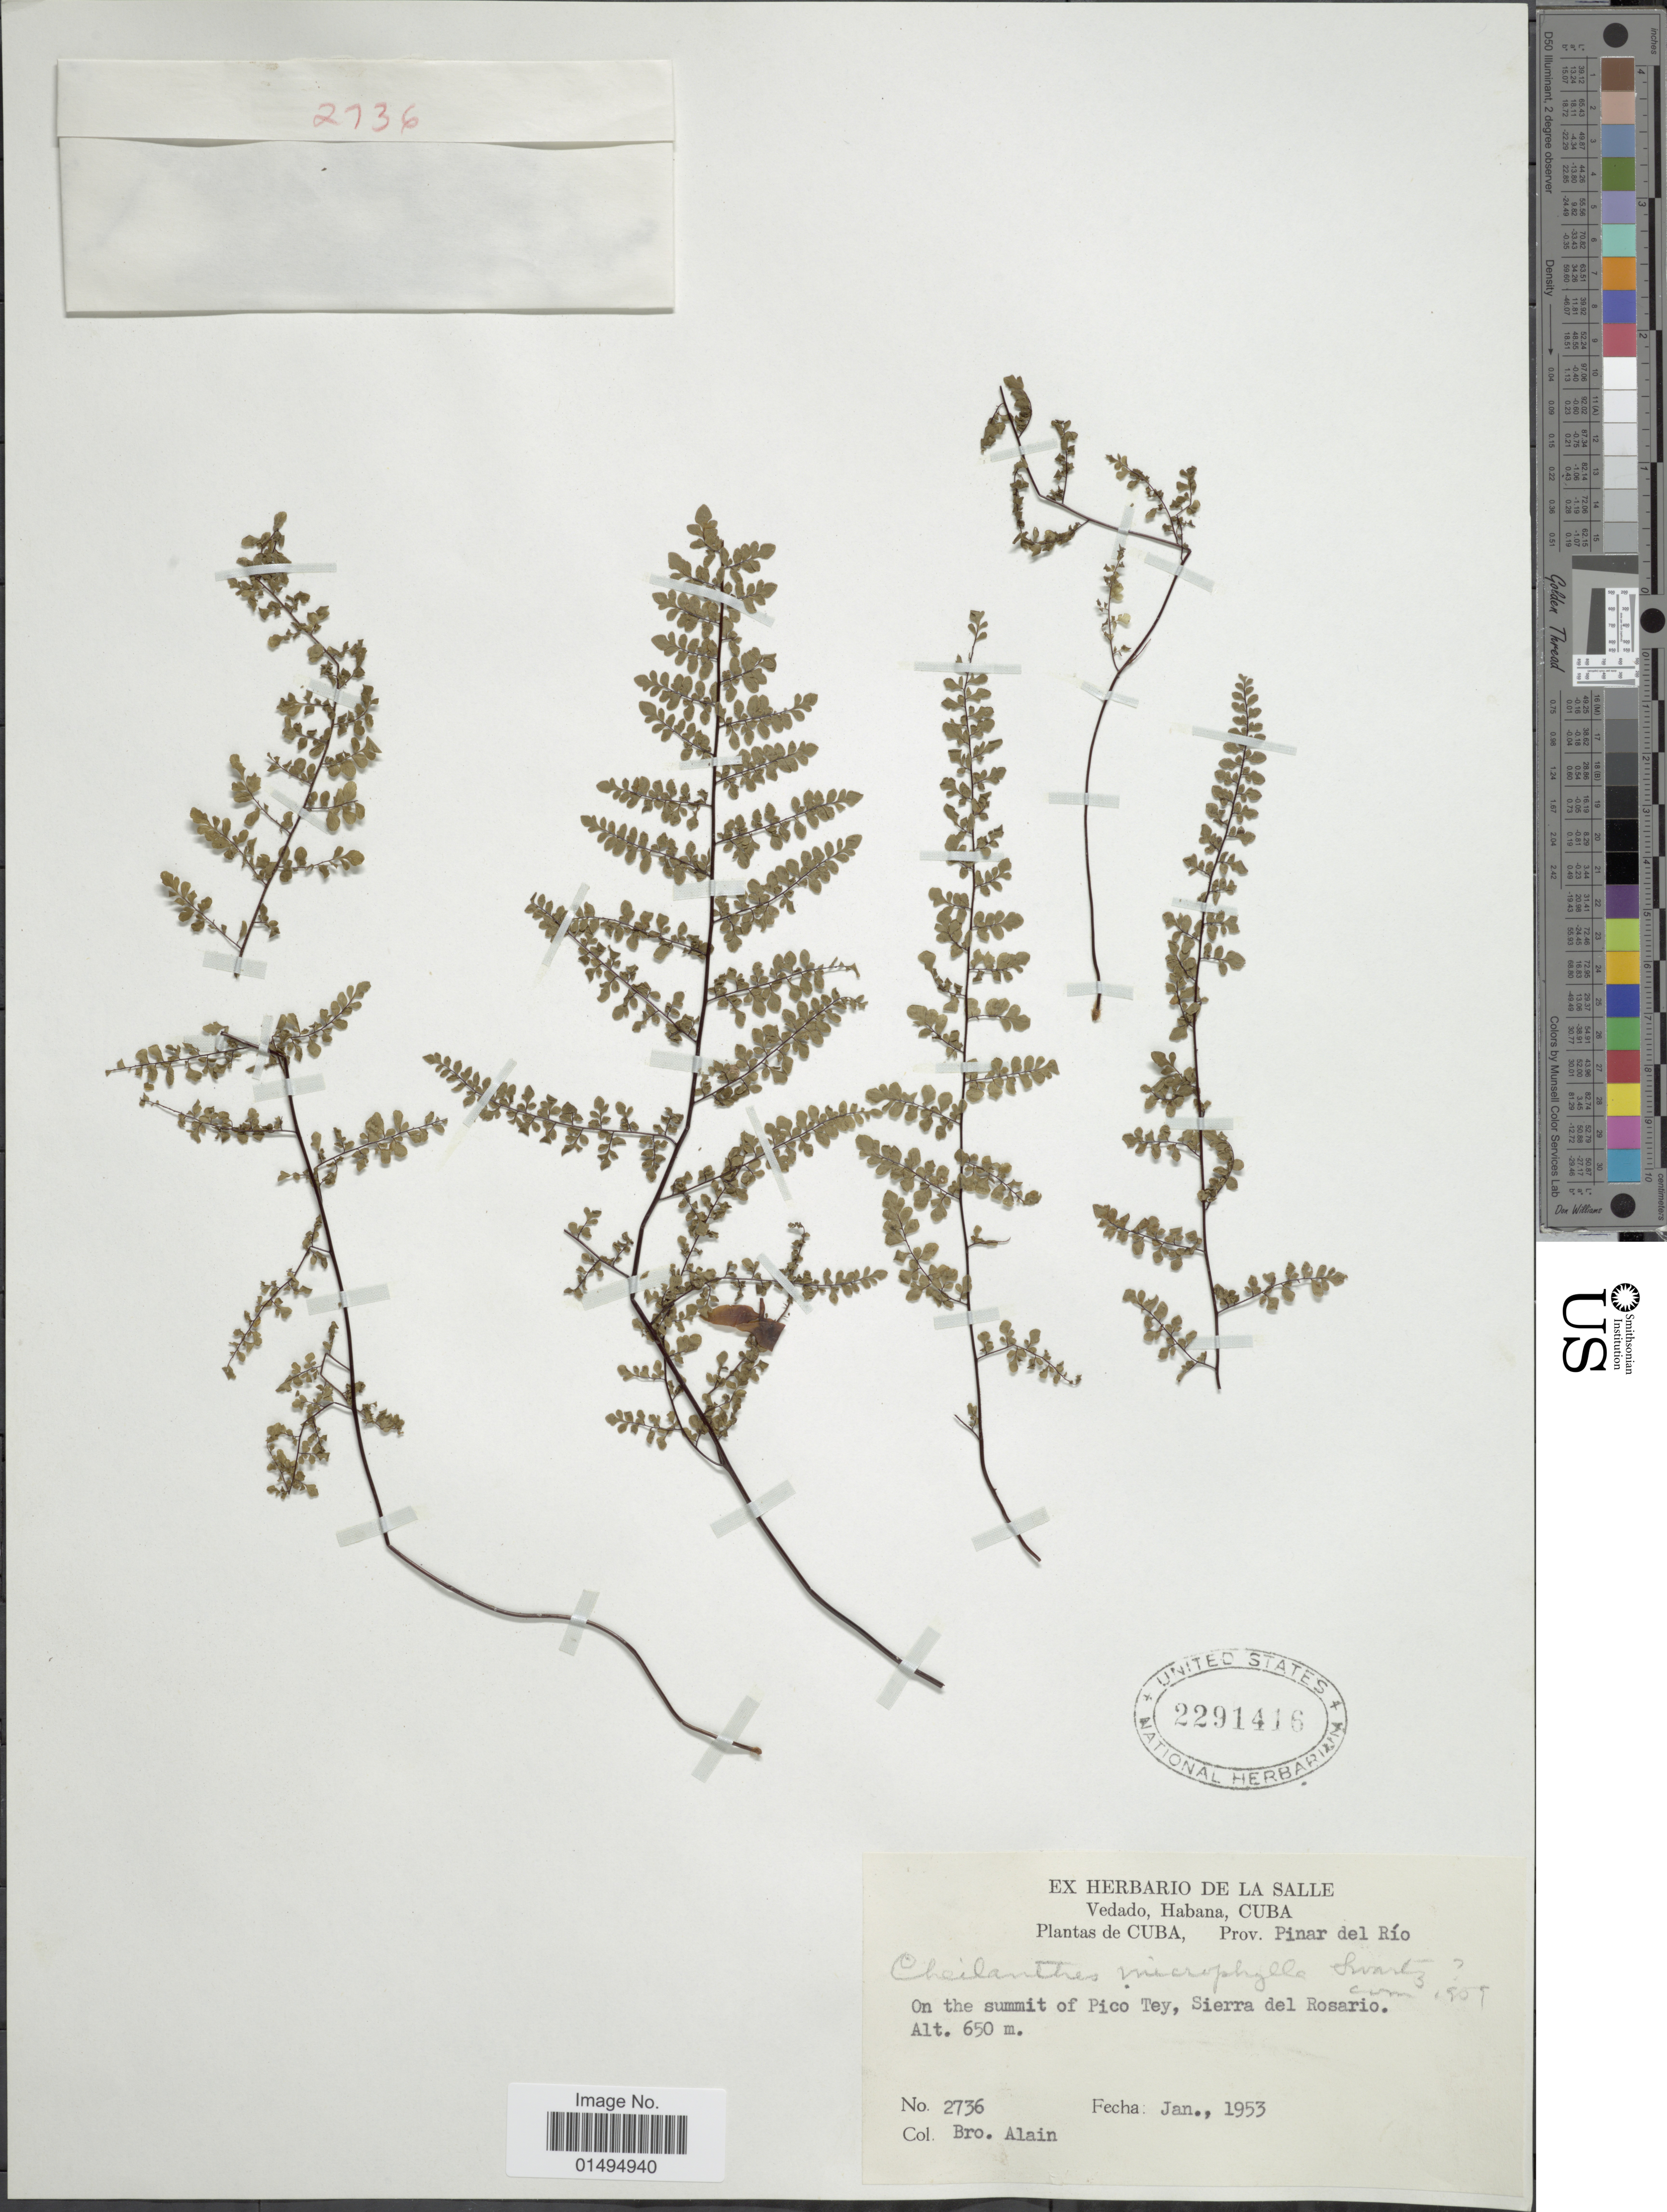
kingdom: Plantae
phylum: Tracheophyta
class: Polypodiopsida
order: Polypodiales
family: Pteridaceae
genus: Myriopteris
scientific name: Myriopteris microphylla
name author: (Sw.) Grusz & Windham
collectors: A. H. Liogier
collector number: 2736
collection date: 1953-01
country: Cuba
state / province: Pinar del Río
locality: Vedado, Habana, Pinar del Rio, on the summit of Pico Tey, Sierra del Rosario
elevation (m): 650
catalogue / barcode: US 2291416